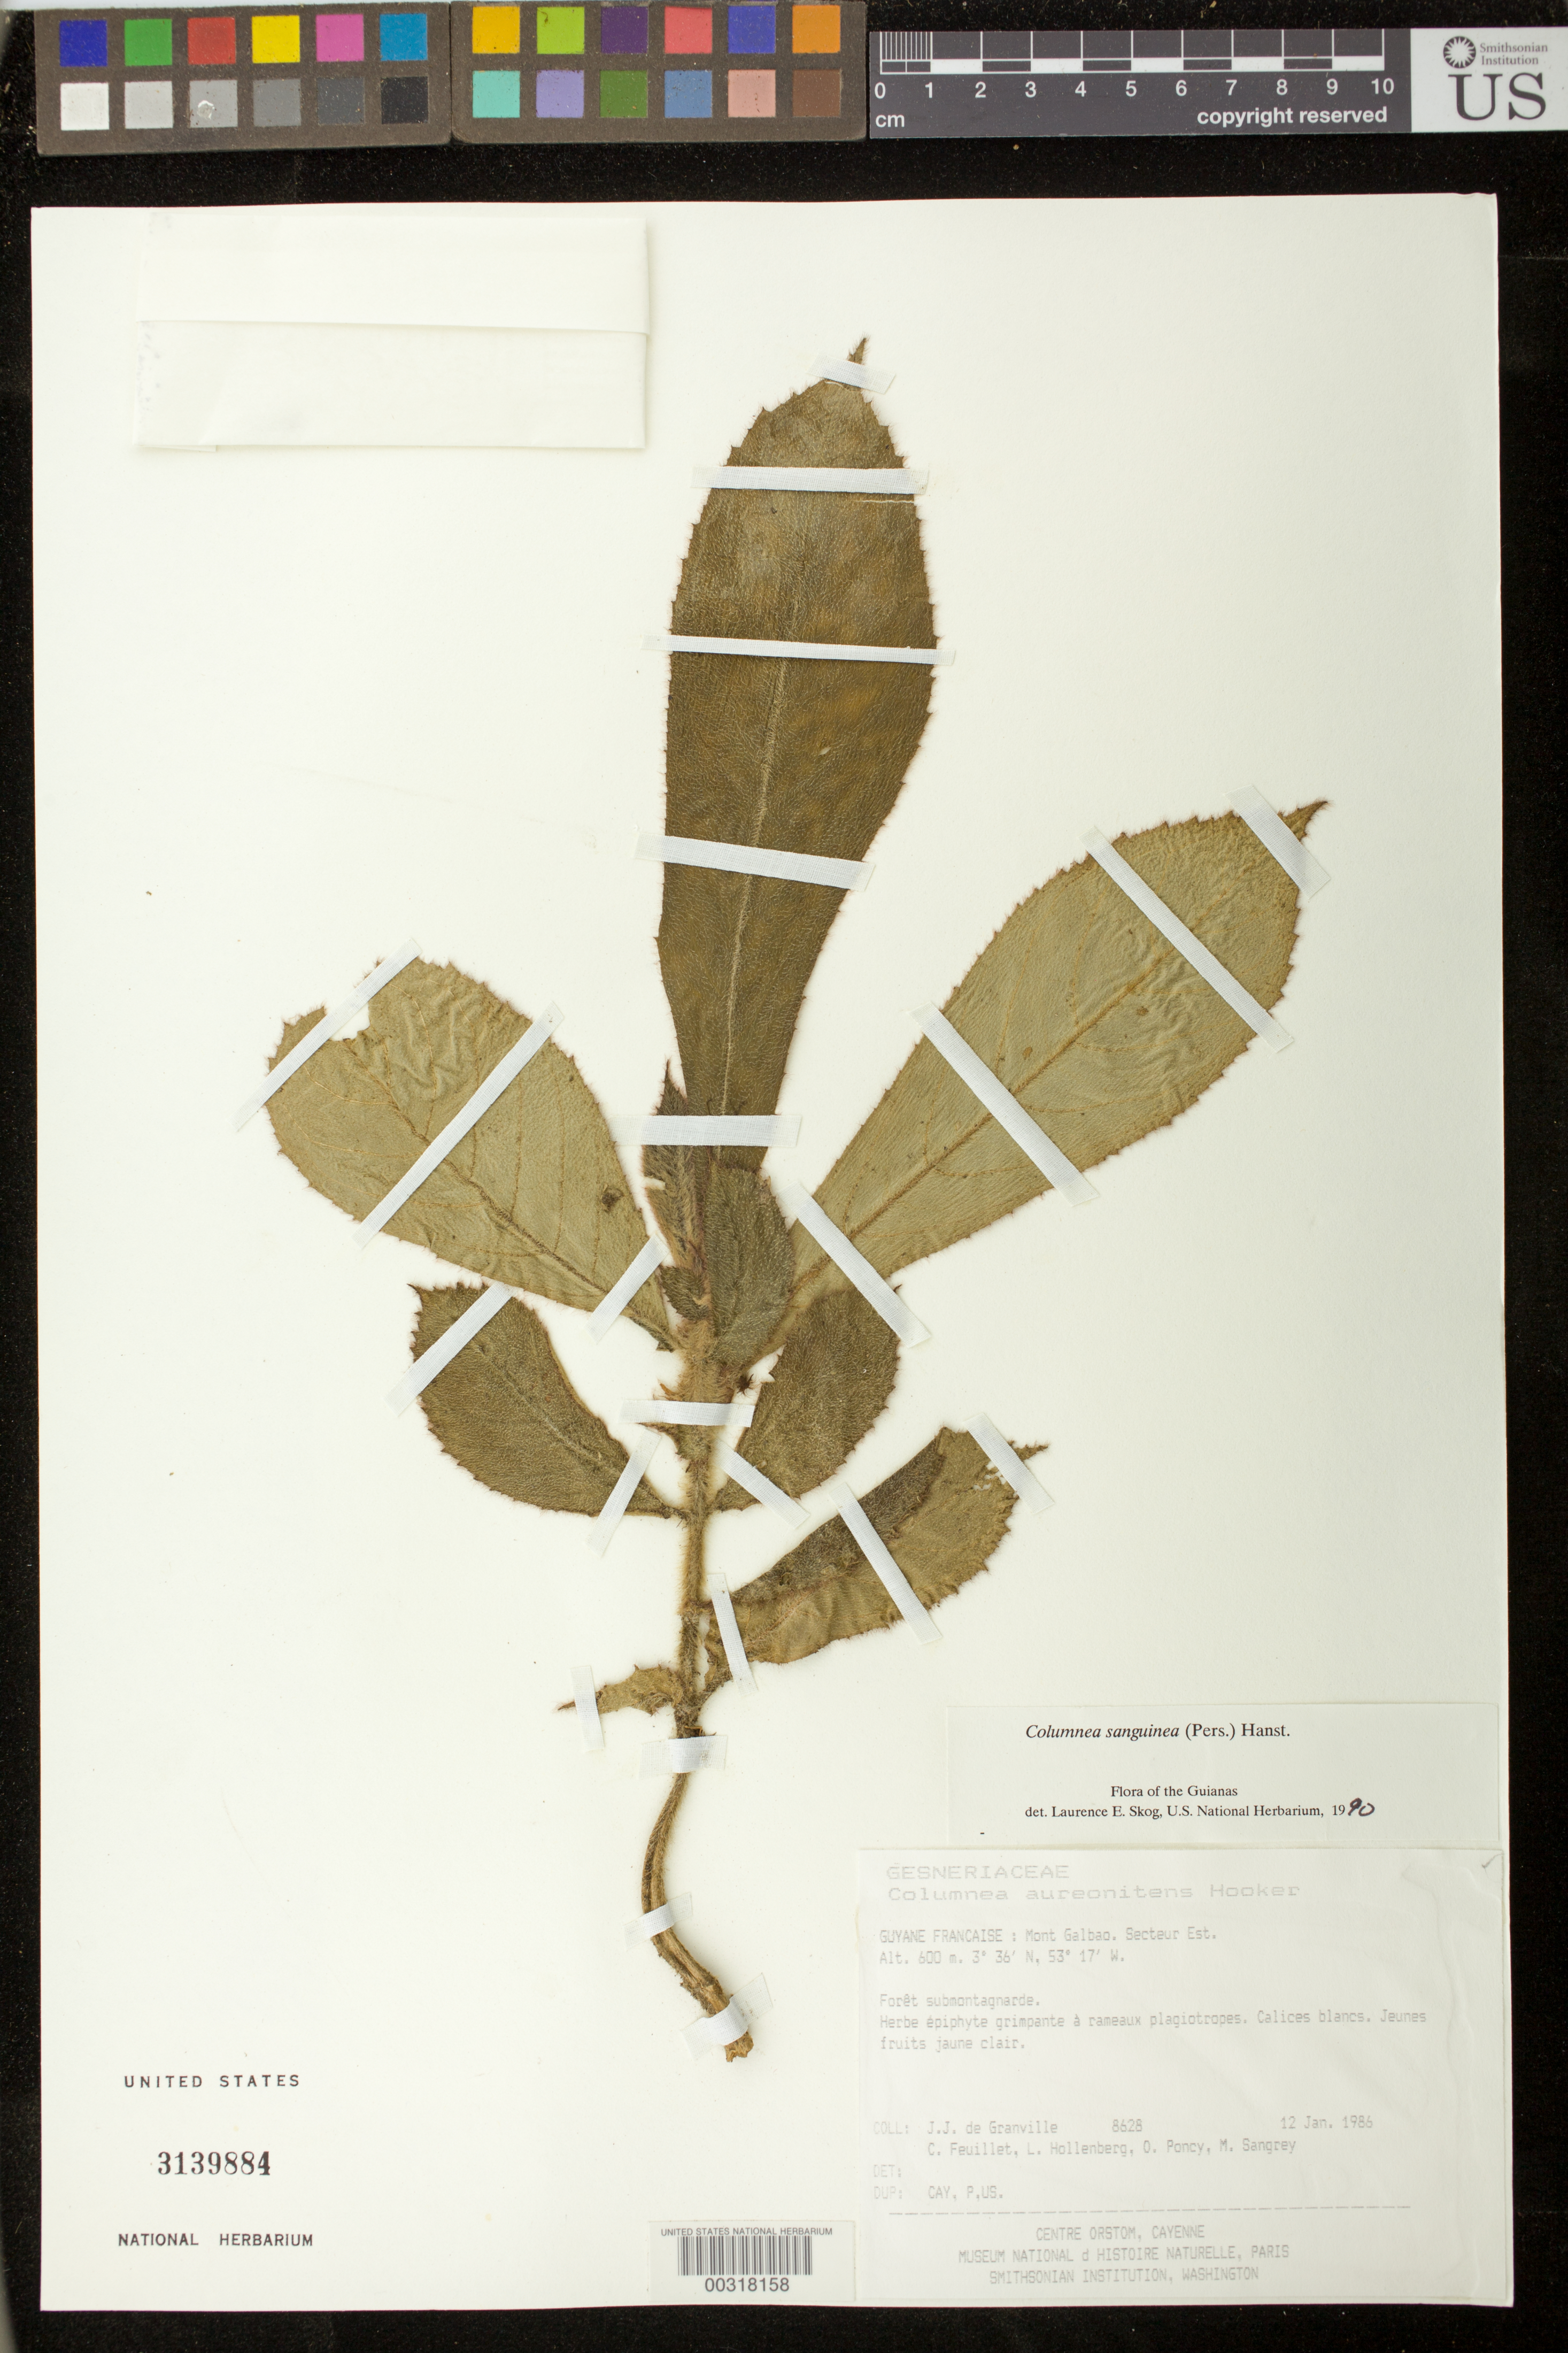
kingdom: Plantae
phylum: Tracheophyta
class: Magnoliopsida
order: Lamiales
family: Gesneriaceae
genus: Columnea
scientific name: Columnea sanguinea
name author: (Pers.) Hanst.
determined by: Skog, Laurence E.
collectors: J.-J. de Granville, C. Feuillet, L. Hollenberg, O. Poncy & M. Sangrey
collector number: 8628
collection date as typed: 12 Jan 1986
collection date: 1986-01-12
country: French Guiana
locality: Mont Galbao, Secteur Est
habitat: Forêt submontagnarde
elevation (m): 600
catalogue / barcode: US 3139884